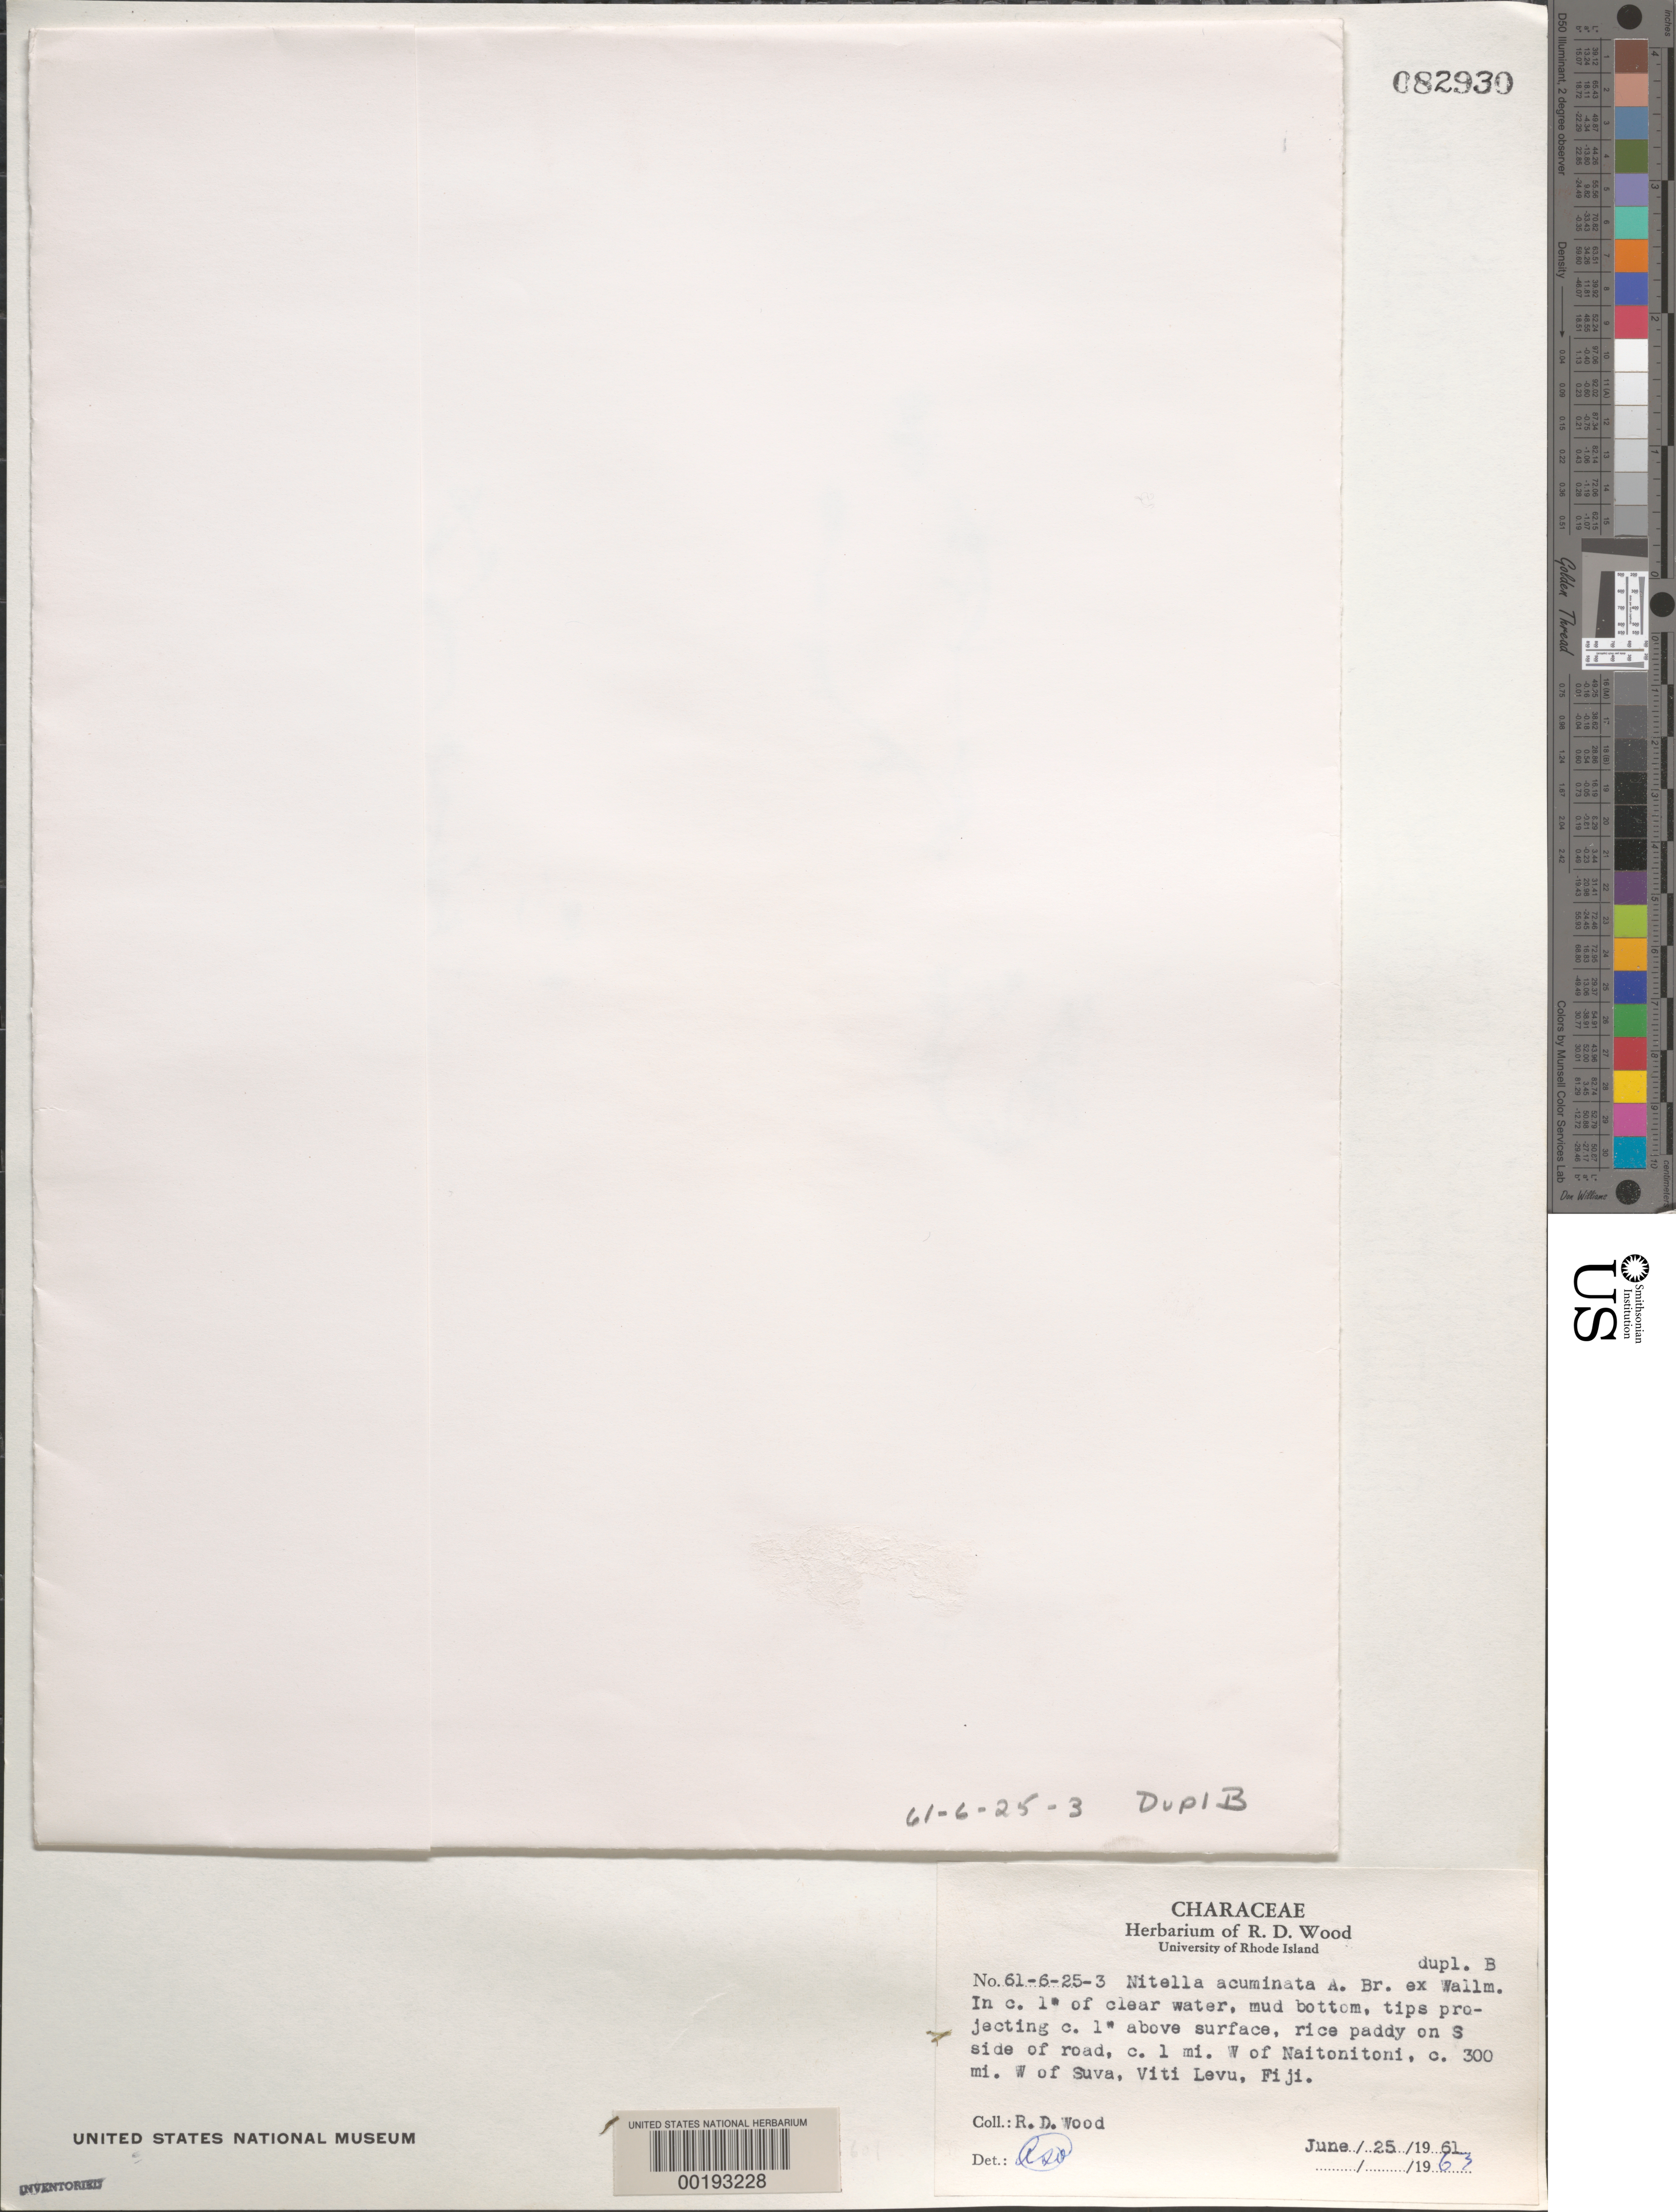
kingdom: Plantae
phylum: Charophyta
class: Charophyceae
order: Charales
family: Characeae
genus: Nitella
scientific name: Nitella acuminata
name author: A. Braun ex Wallm.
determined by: Wood, R. D.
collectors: R. Wood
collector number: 61-6-25-3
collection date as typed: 25 Jun 1961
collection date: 1961-06-25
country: Fiji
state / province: Central Division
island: Viti Levu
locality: Ca. 1 mile west of Naitonitoni, ca. 300 miles west of Suva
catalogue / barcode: US 82930